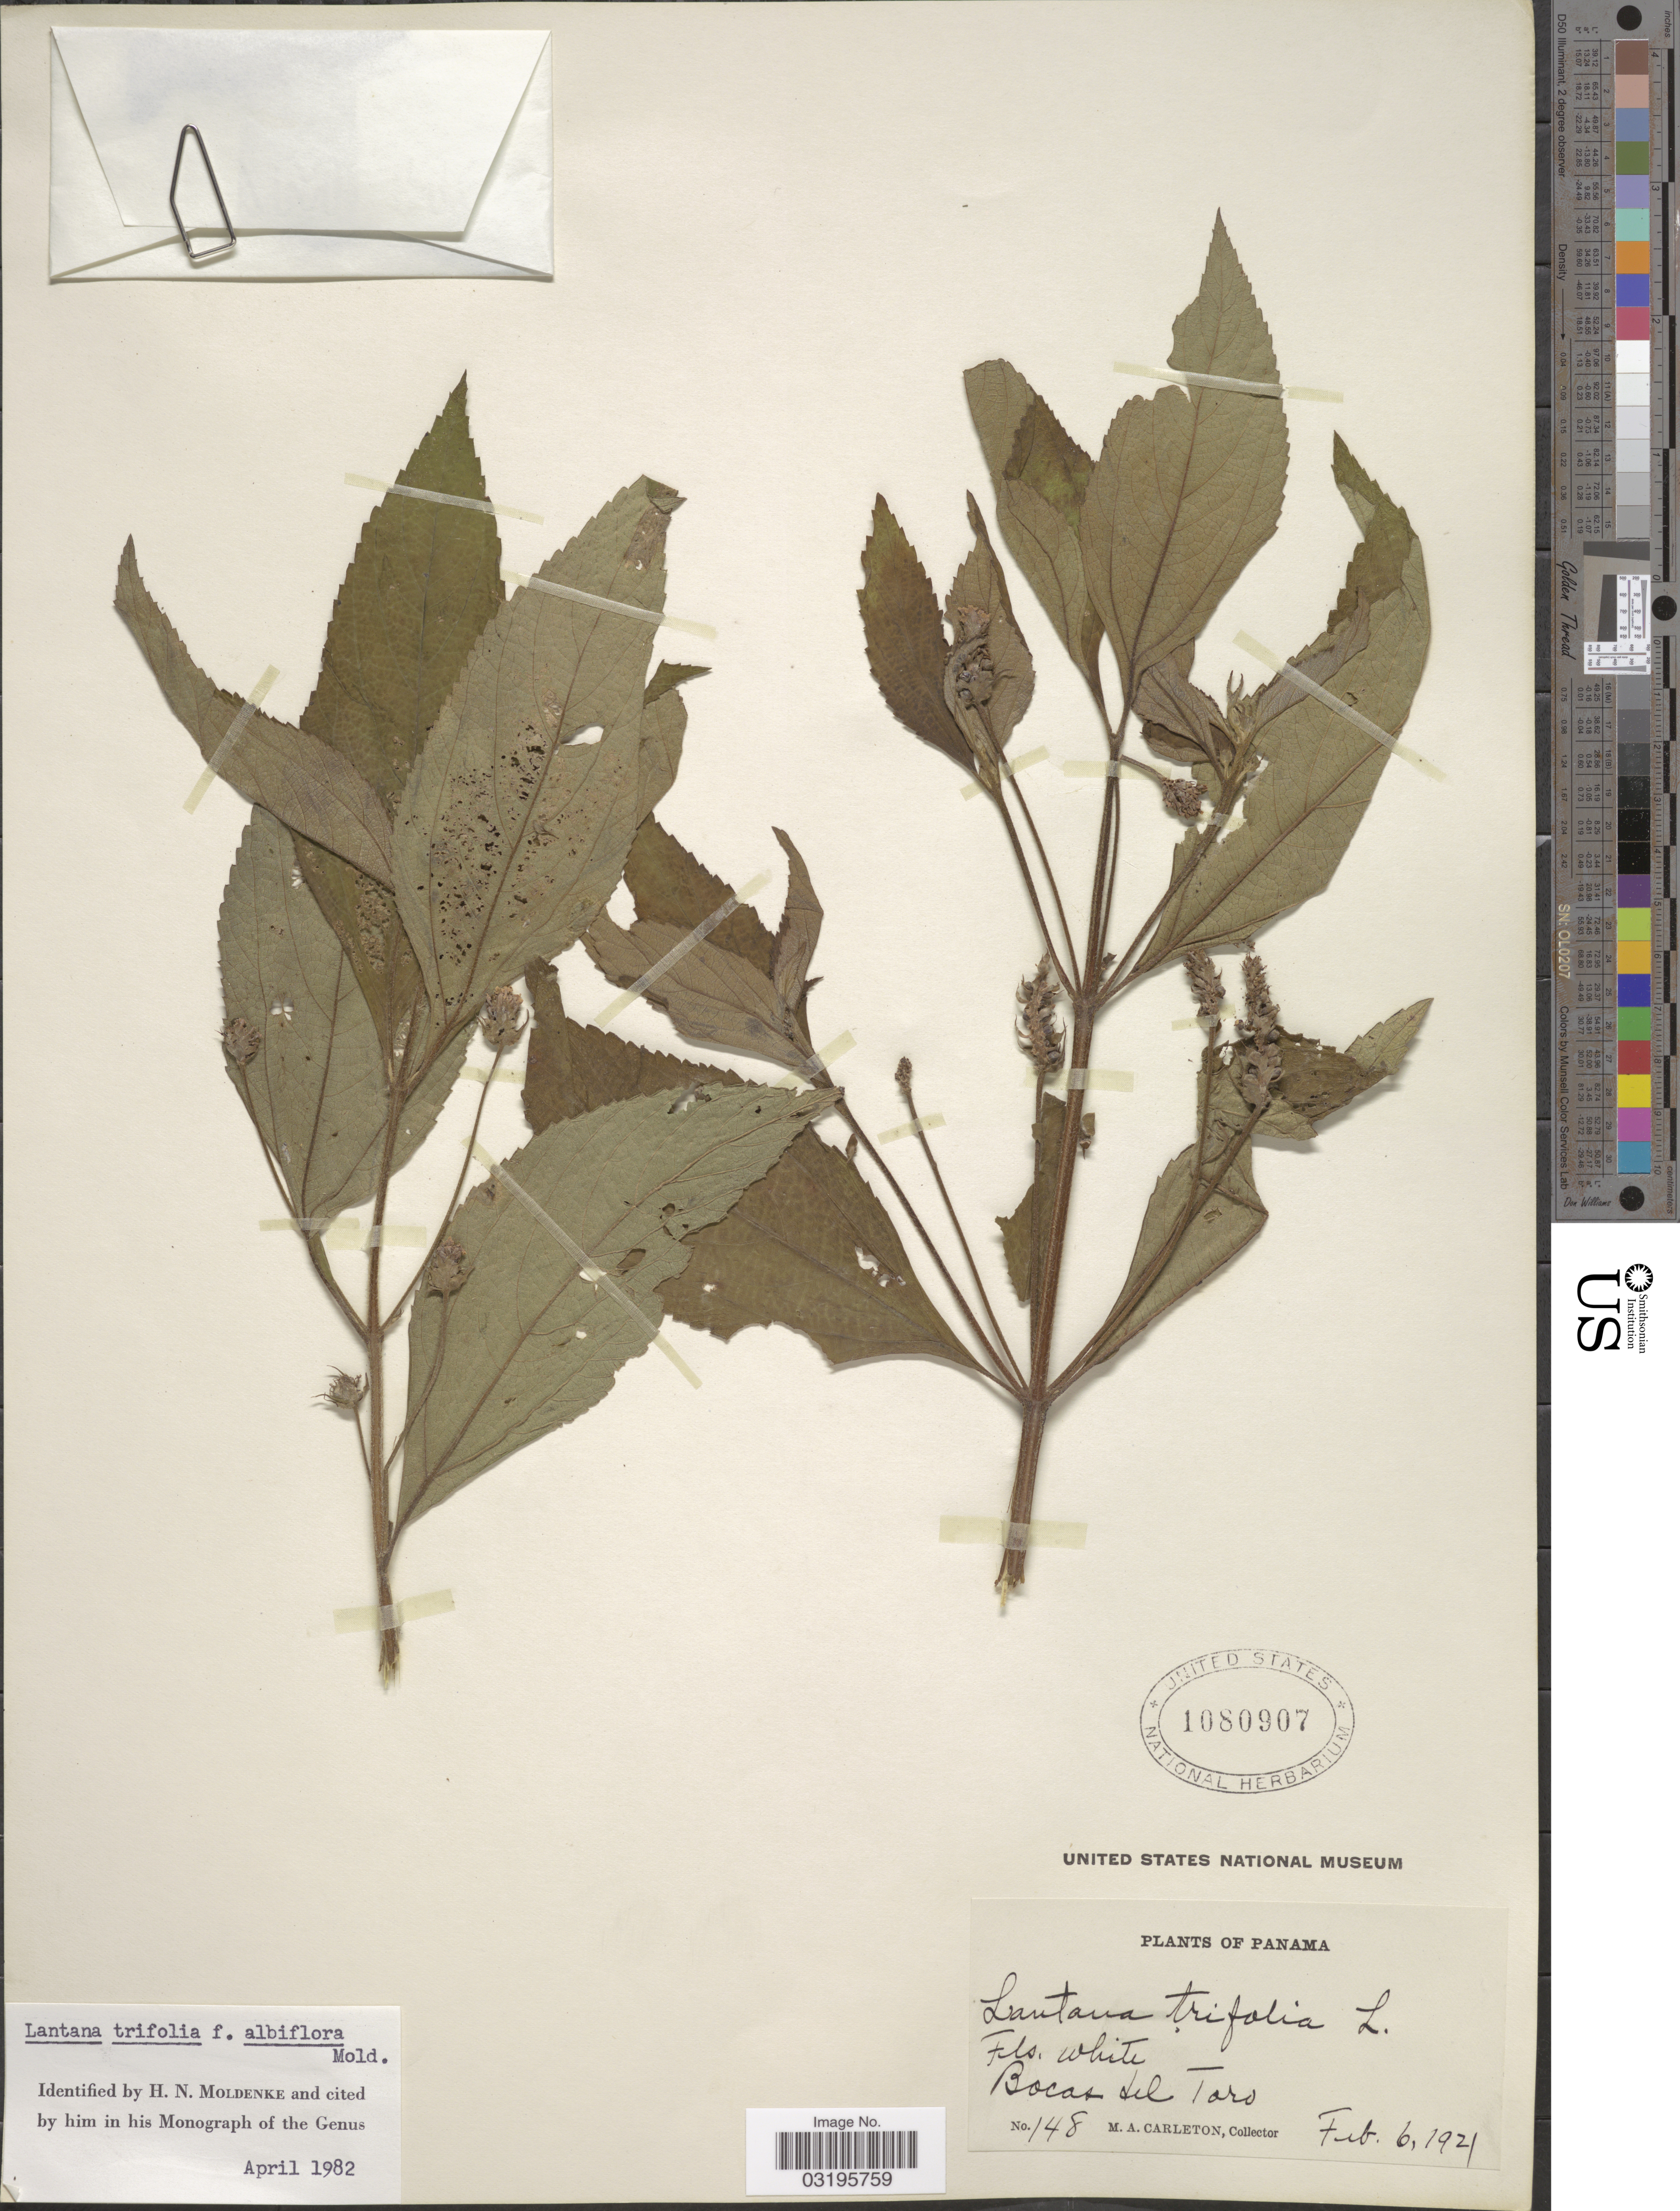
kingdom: Plantae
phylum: Tracheophyta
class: Magnoliopsida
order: Lamiales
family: Verbenaceae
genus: Lantana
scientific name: Lantana trifolia f. albiflora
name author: Moldenke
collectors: M. A. Carleton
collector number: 148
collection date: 1921-02-06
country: Panama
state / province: Bocas del Toro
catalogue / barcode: US 1080907